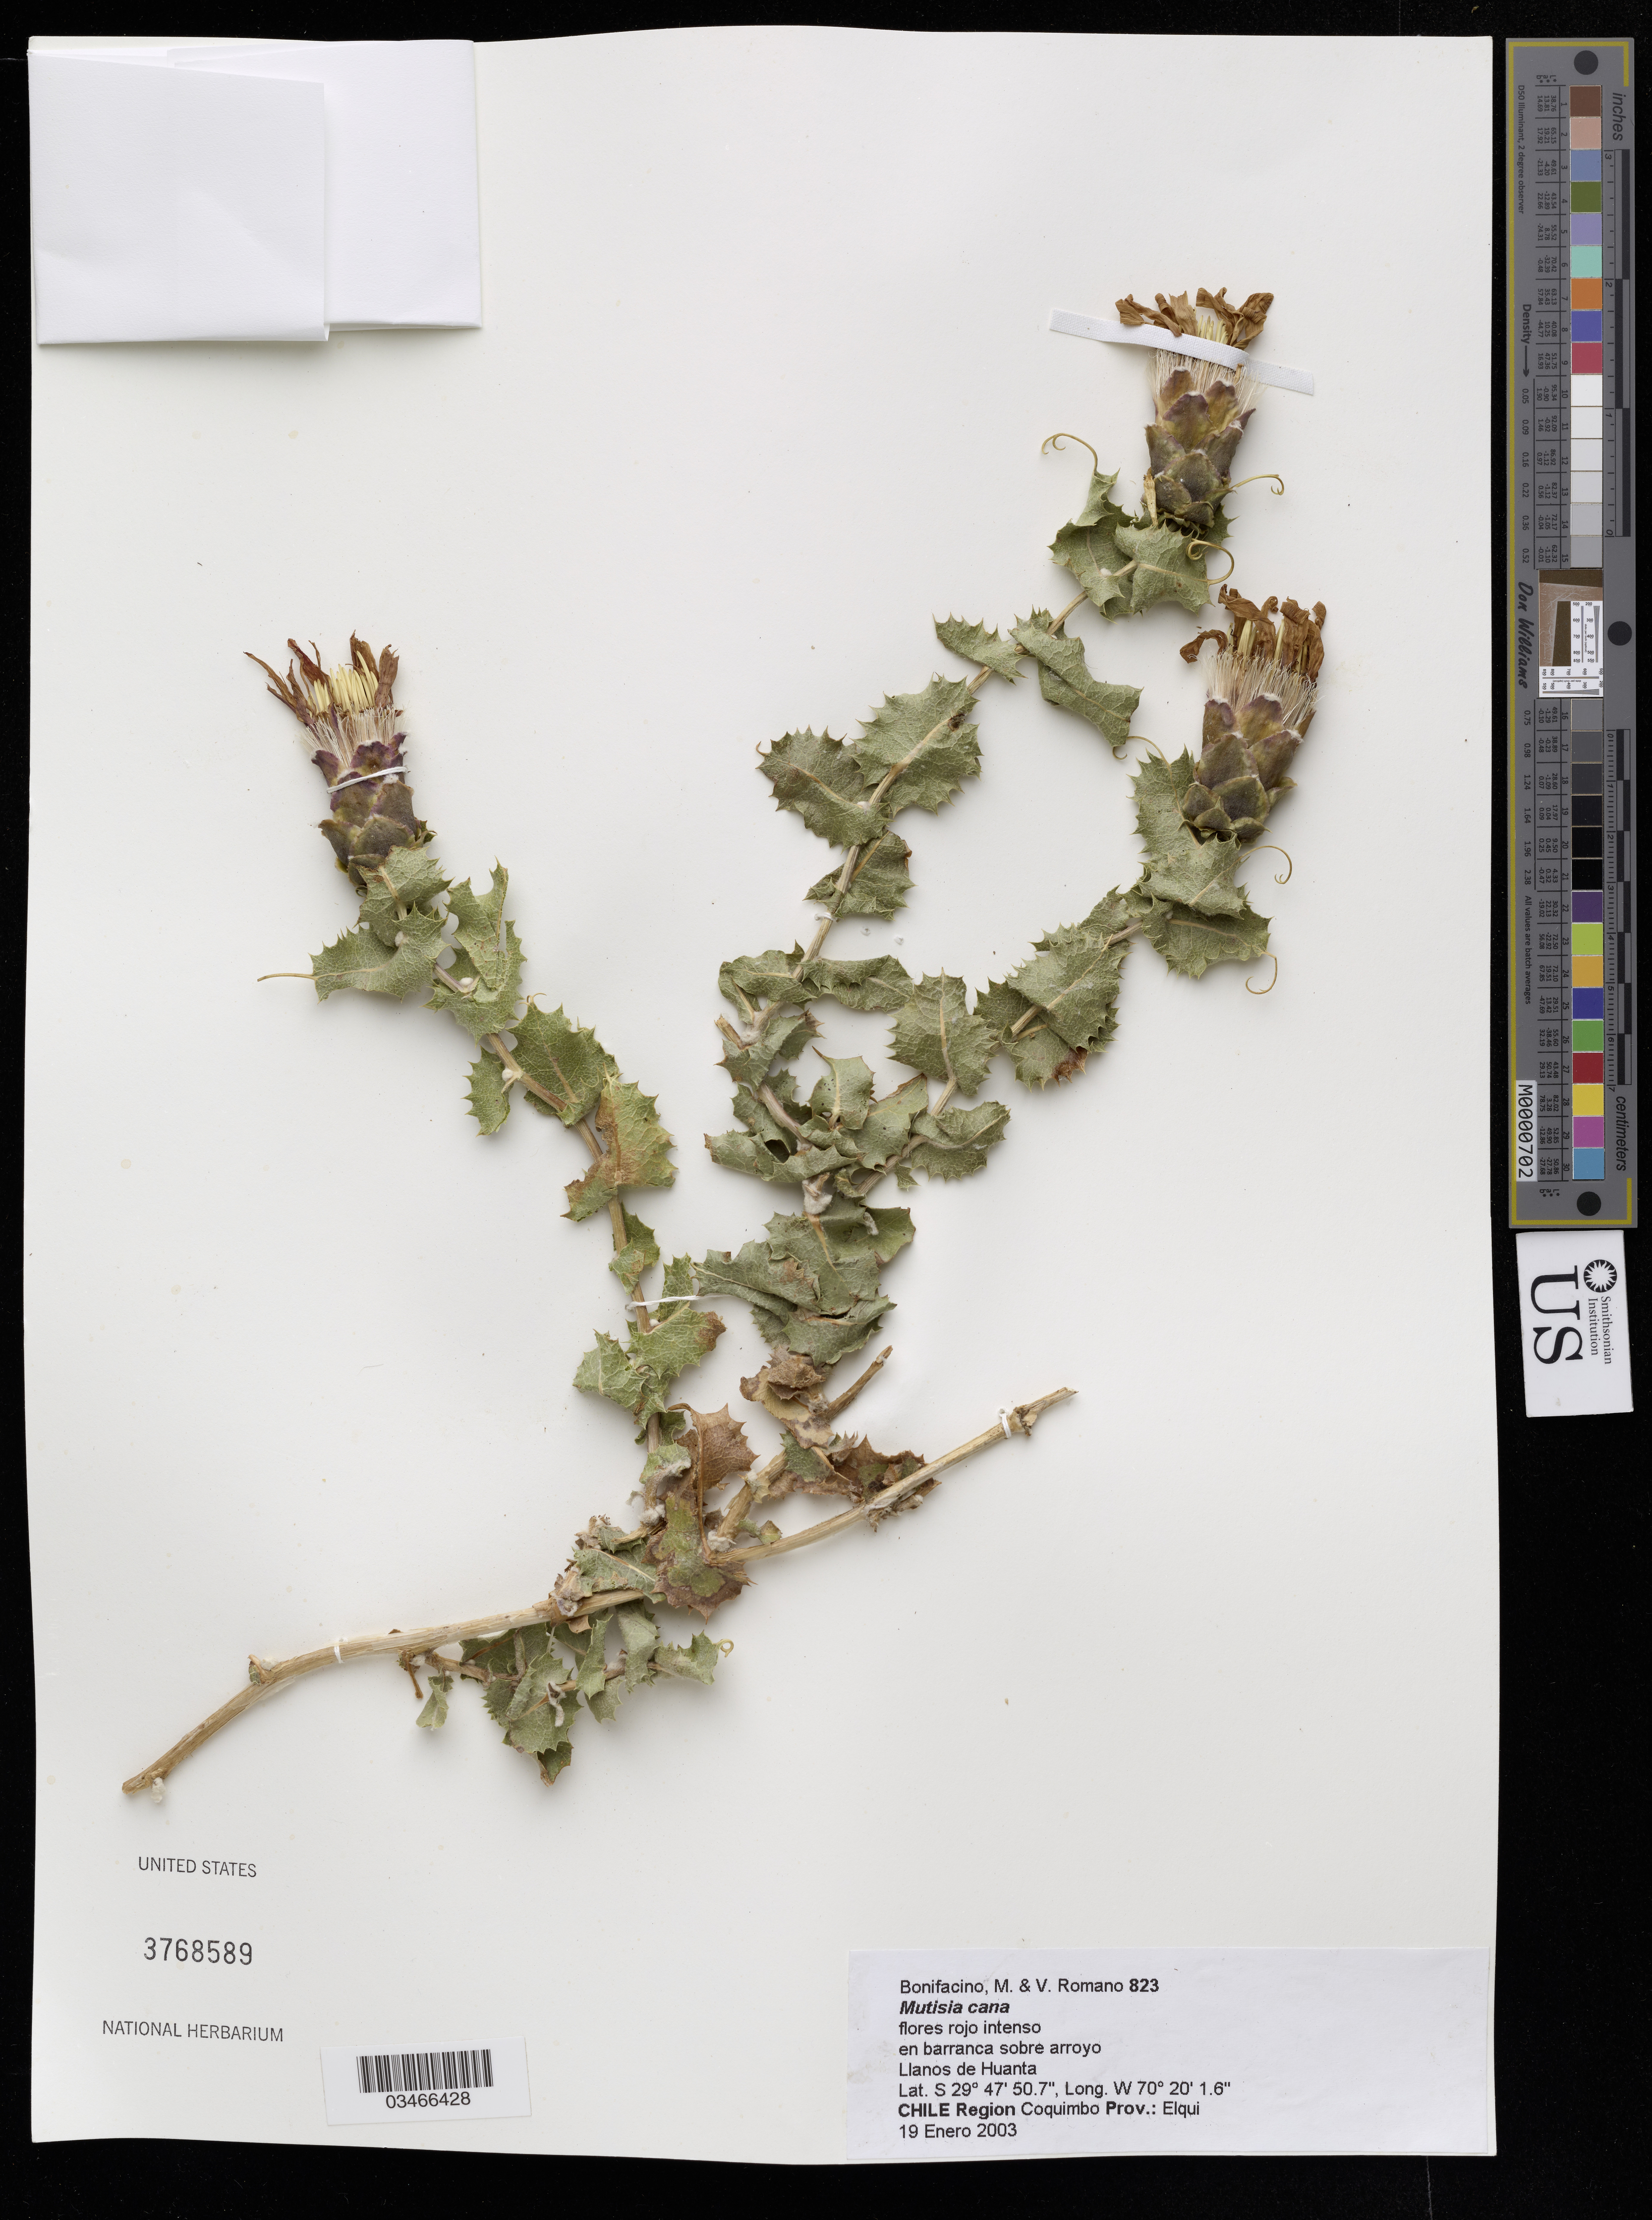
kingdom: Plantae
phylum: Tracheophyta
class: Magnoliopsida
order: Asterales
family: Asteraceae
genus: Mutisia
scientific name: Mutisia cana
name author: Poepp. & Endl.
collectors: M. M. Bonifacino & V. Romano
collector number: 823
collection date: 2003-01-19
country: Chile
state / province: Coquimbo (IV)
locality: Prov.: Elqui.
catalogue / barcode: US 3768589